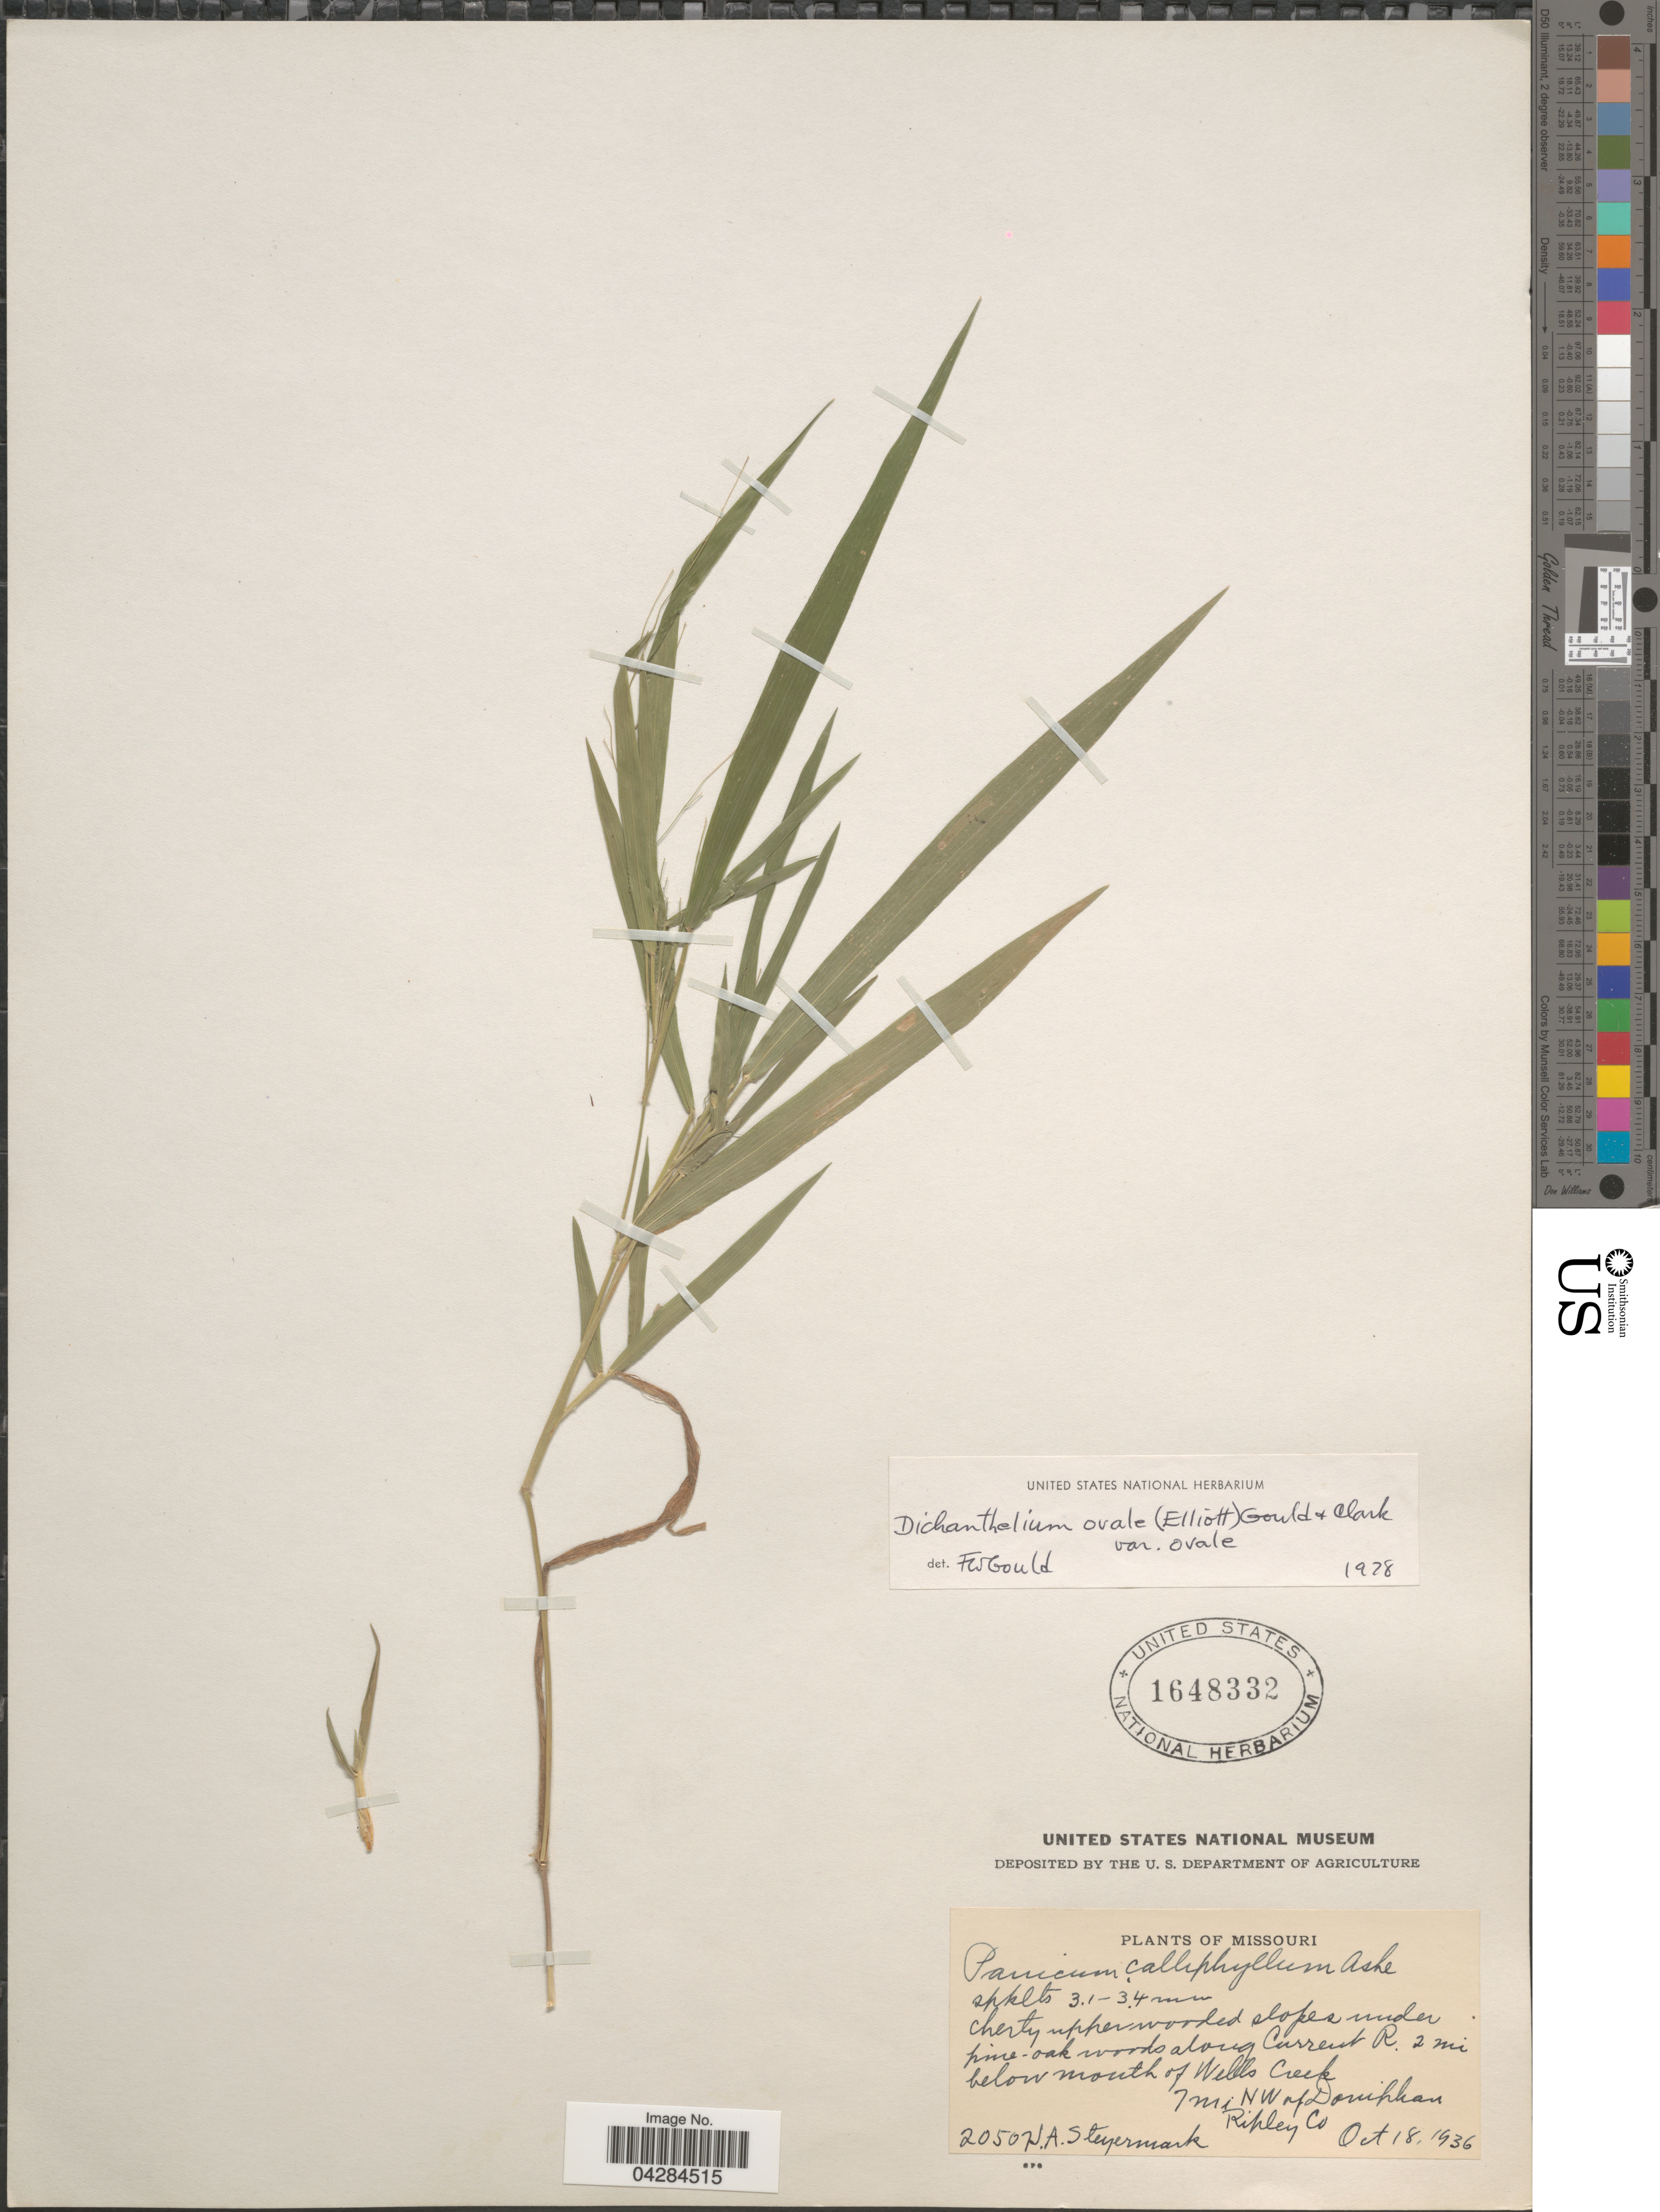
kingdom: Plantae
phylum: Tracheophyta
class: Liliopsida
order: Poales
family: Poaceae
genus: Dichanthelium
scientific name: Dichanthelium ovale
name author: (Elliott) Gould & C.A. Clark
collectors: J. Steyermark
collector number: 20507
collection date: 1936-10-18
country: United States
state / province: Missouri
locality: Cherty upper wooded slopes under pine-oak woods along Current R. 2 mi below mouth of Wells Creek. 7 mi NW of Doniphan. Ripley Co.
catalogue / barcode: US 1648332